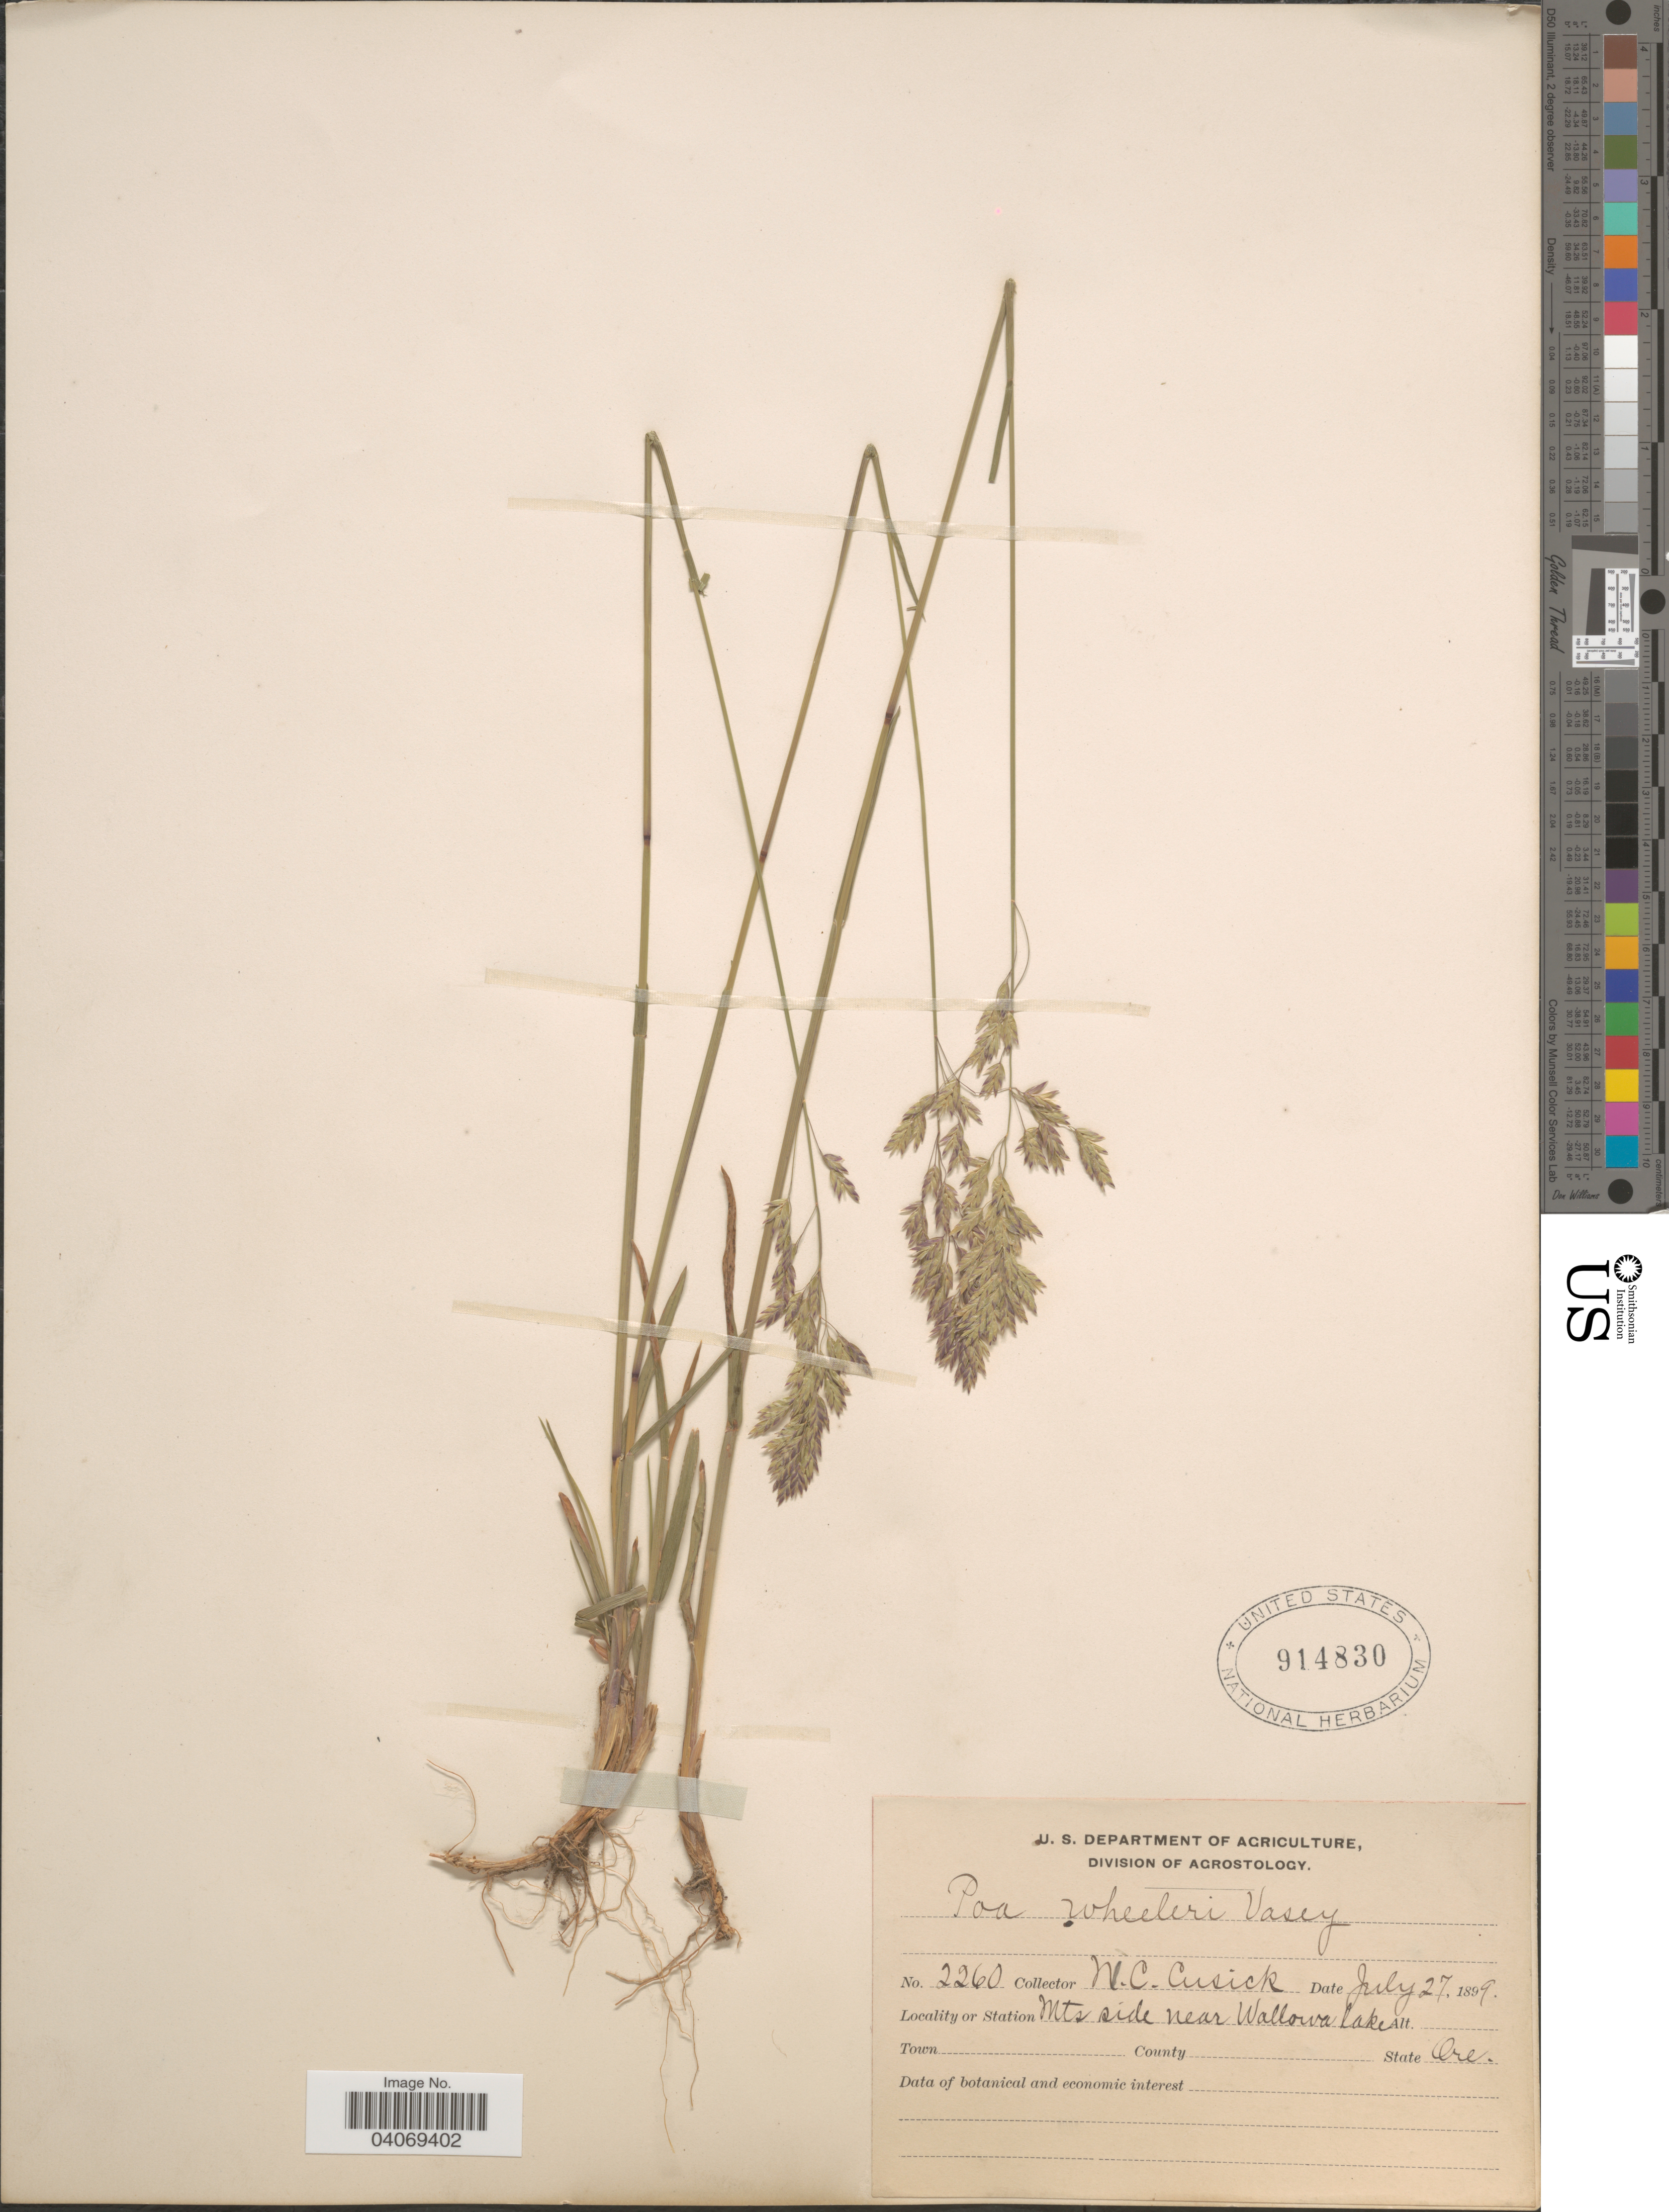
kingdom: Plantae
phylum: Tracheophyta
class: Liliopsida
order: Poales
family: Poaceae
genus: Poa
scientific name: Poa wheeleri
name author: Vasey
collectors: W. C. Cusick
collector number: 2260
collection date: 1899-07-27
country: United States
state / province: Oregon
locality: Mts side near Wallowa lake.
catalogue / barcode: US 914830